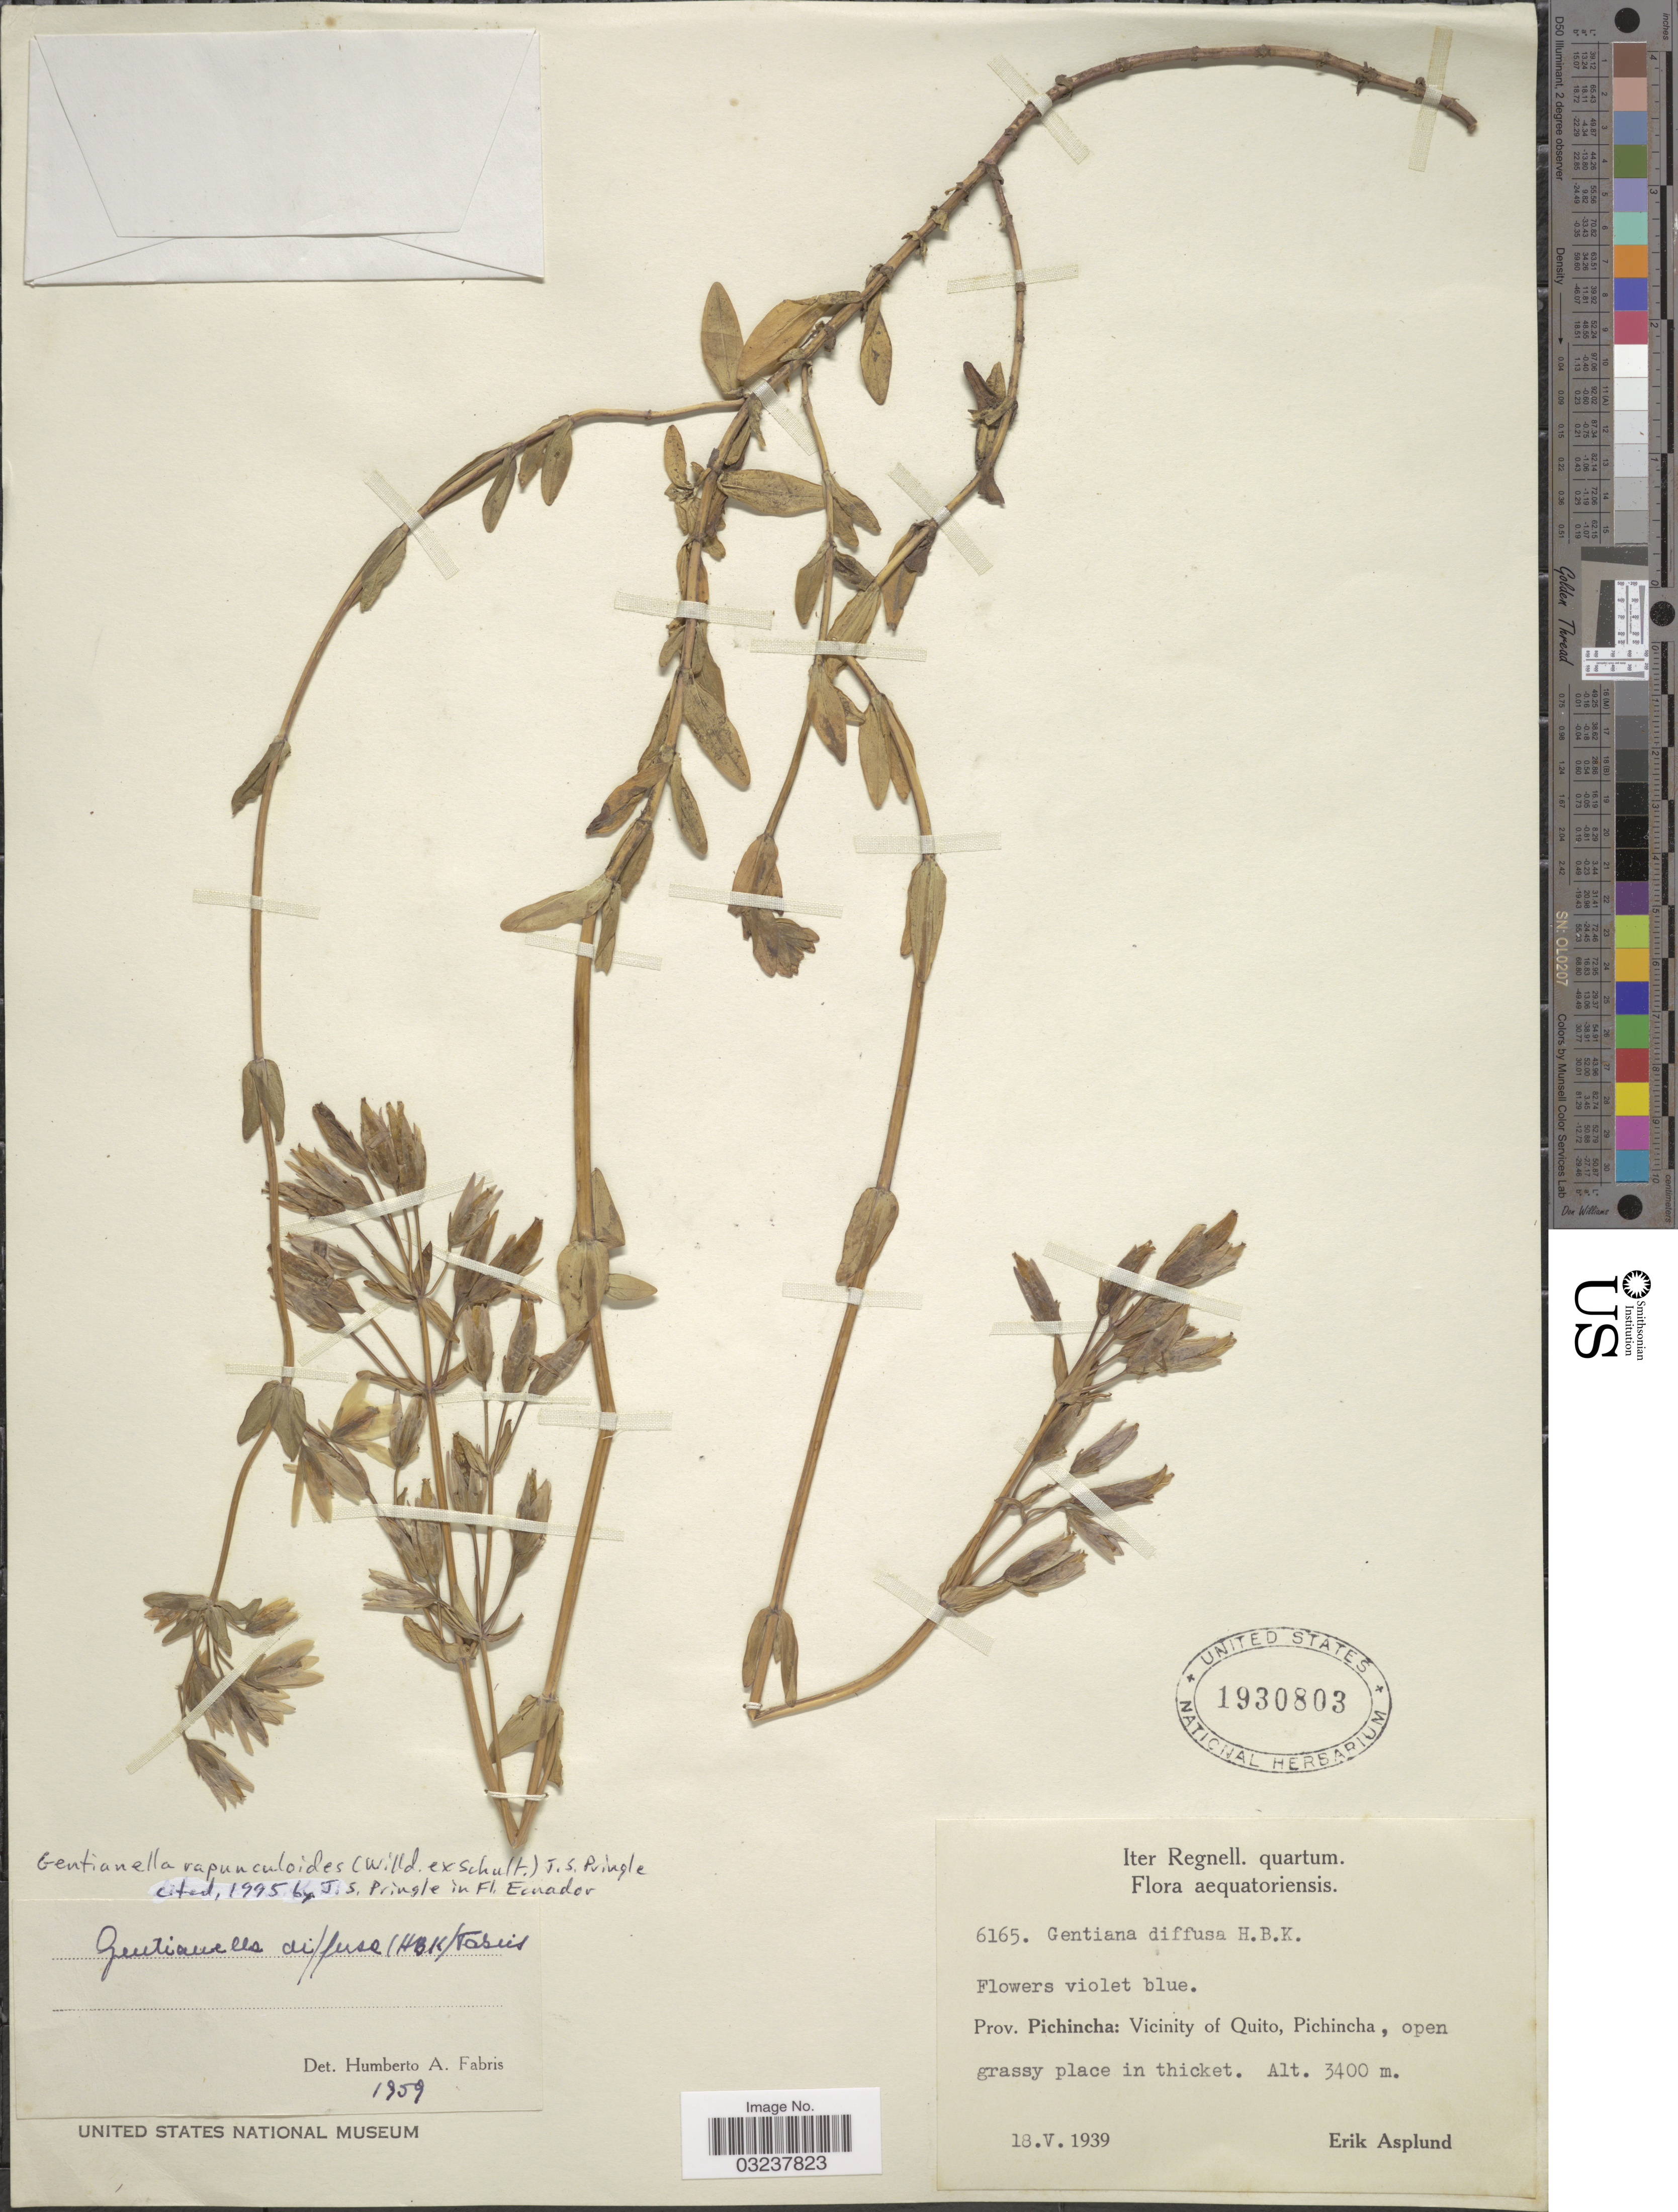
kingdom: Plantae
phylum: Tracheophyta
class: Magnoliopsida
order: Gentianales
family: Gentianaceae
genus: Gentianella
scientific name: Gentianella rapunculoides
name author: (Willd. ex Schult.) J.S. Pringle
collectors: E. Asplund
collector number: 6165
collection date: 1939-05-18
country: Ecuador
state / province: Pichincha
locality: Vicinity of Quito, Pichincha.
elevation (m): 3400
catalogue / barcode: US 1930803